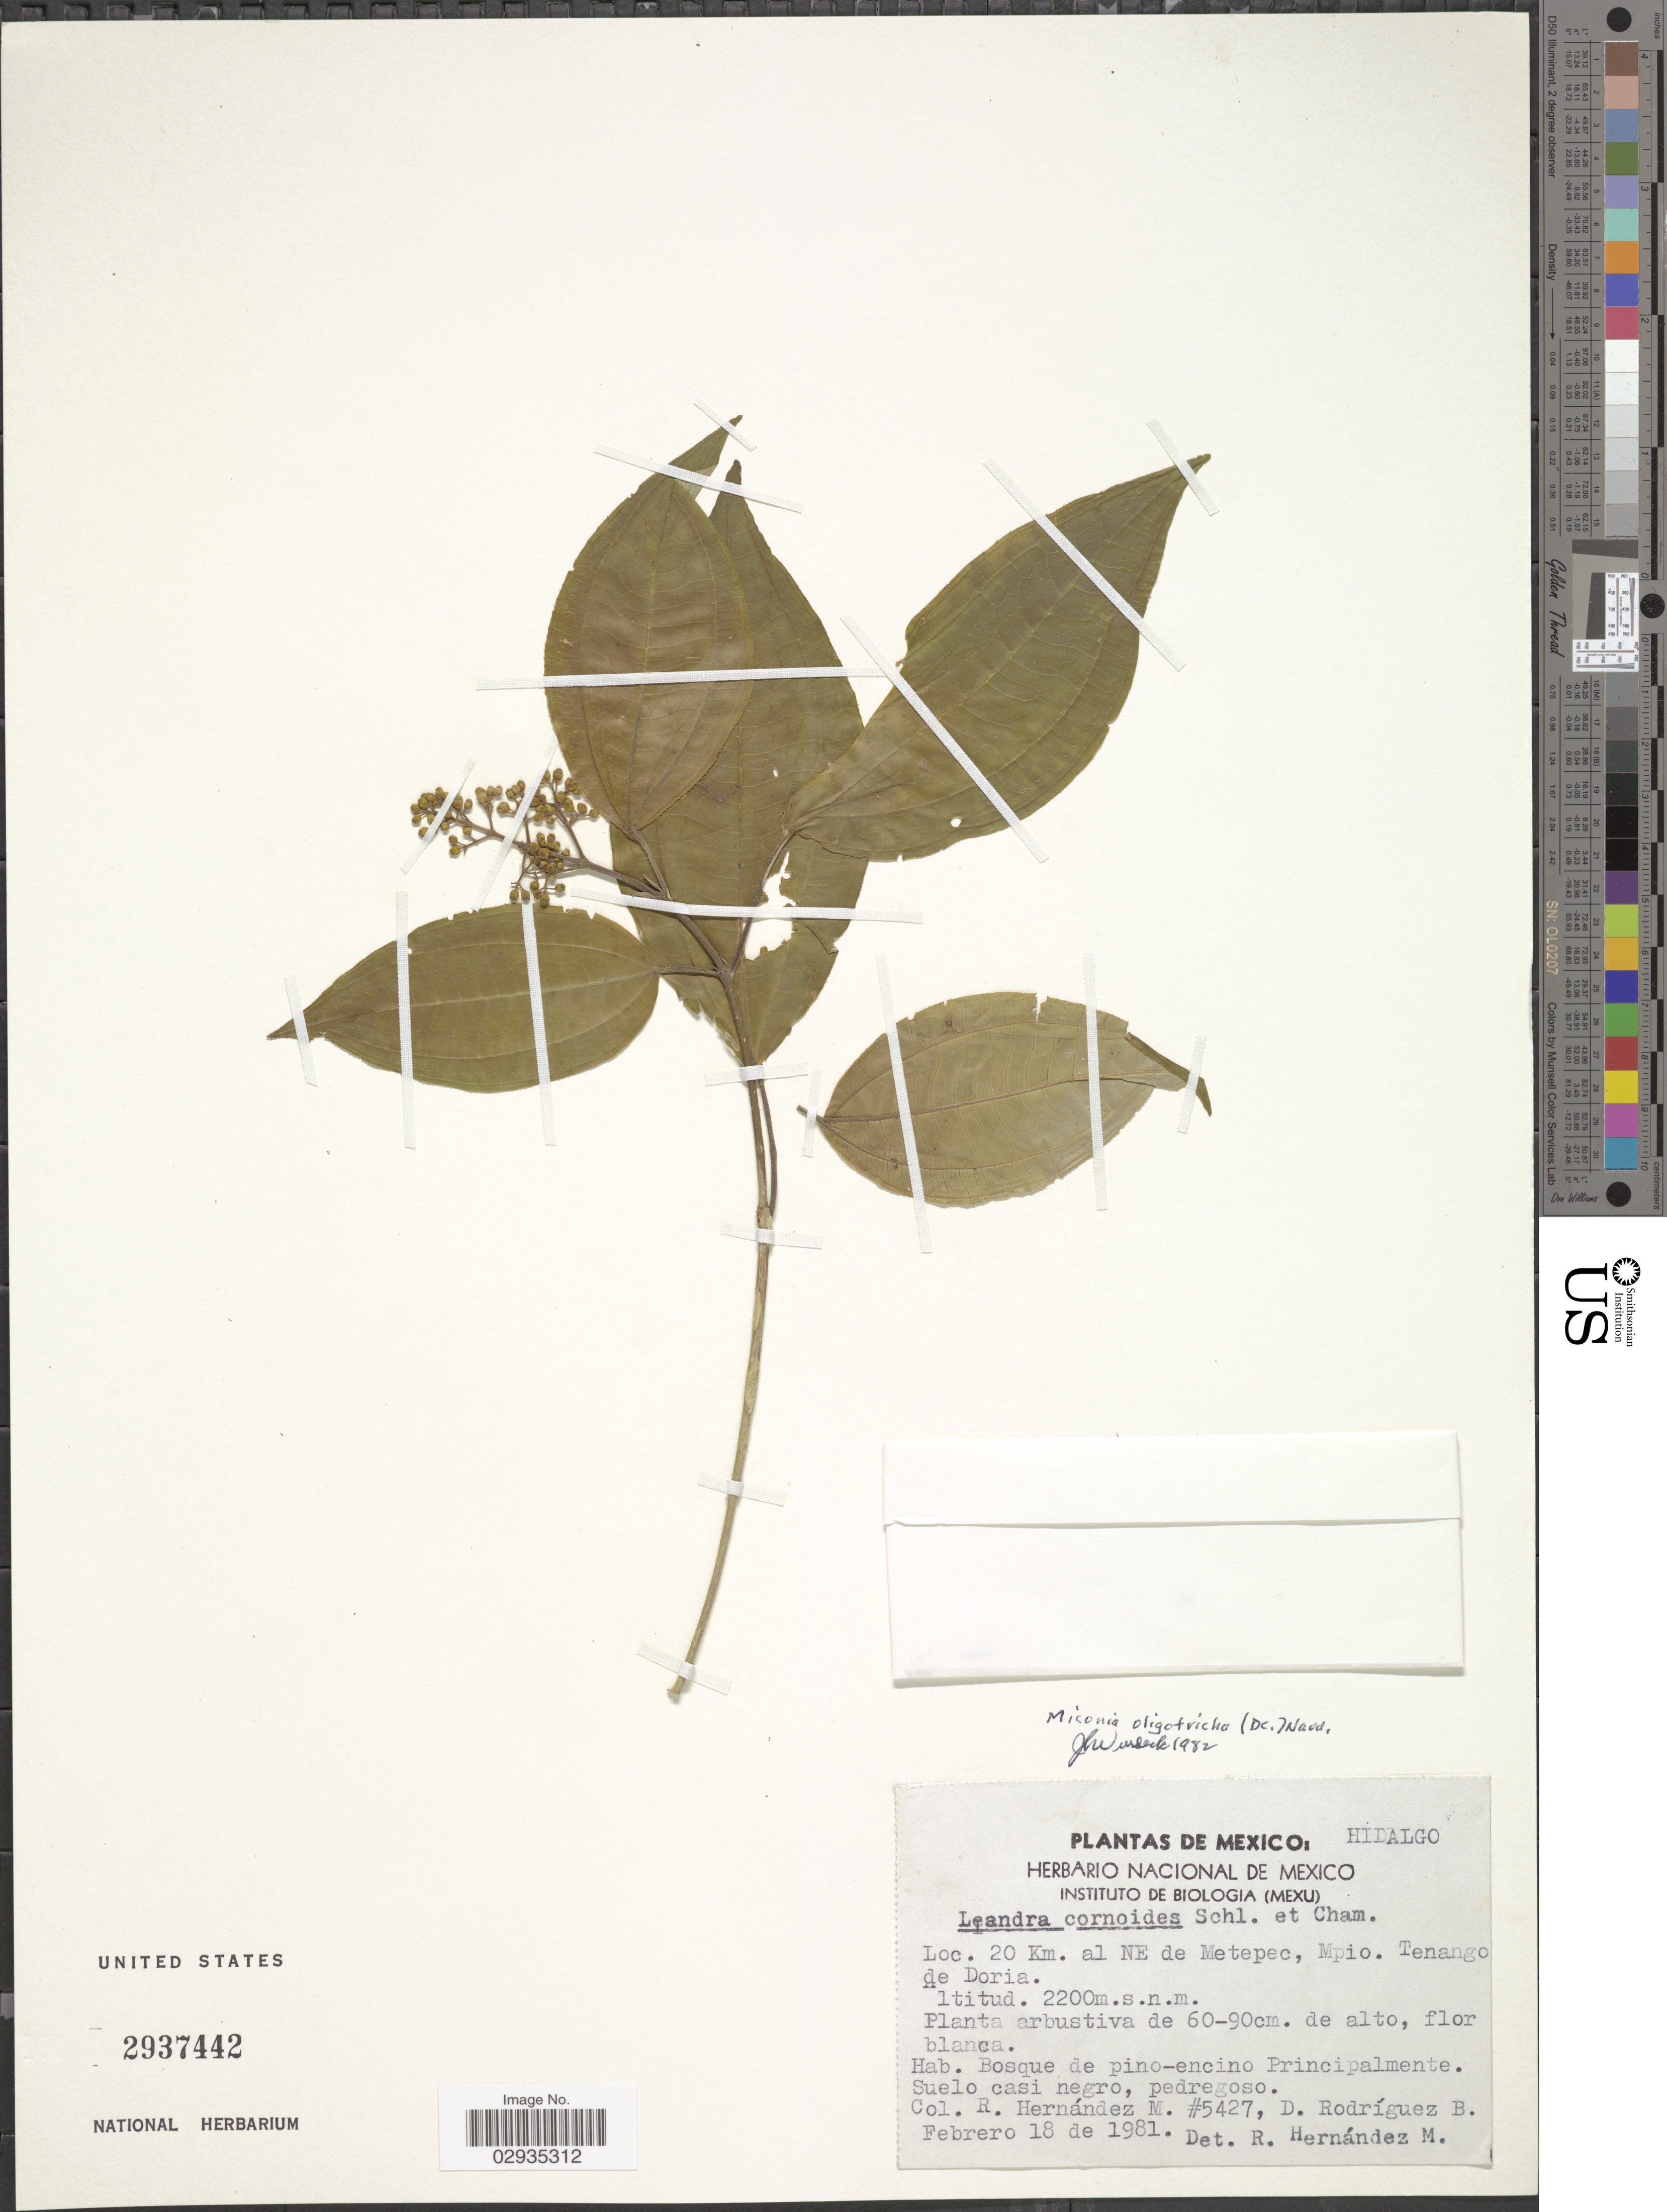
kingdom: Plantae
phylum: Tracheophyta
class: Magnoliopsida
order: Myrtales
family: Melastomataceae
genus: Miconia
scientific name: Miconia oligotricha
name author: (DC.) Naudin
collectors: R. Hernández M. & D. Rodríguez B.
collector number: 5427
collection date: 1981-02-18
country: Mexico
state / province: Hidalgo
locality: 20 Km. al NE de Metepec, Mpio. Tenango de Doria.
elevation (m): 2200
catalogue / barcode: US 2937442